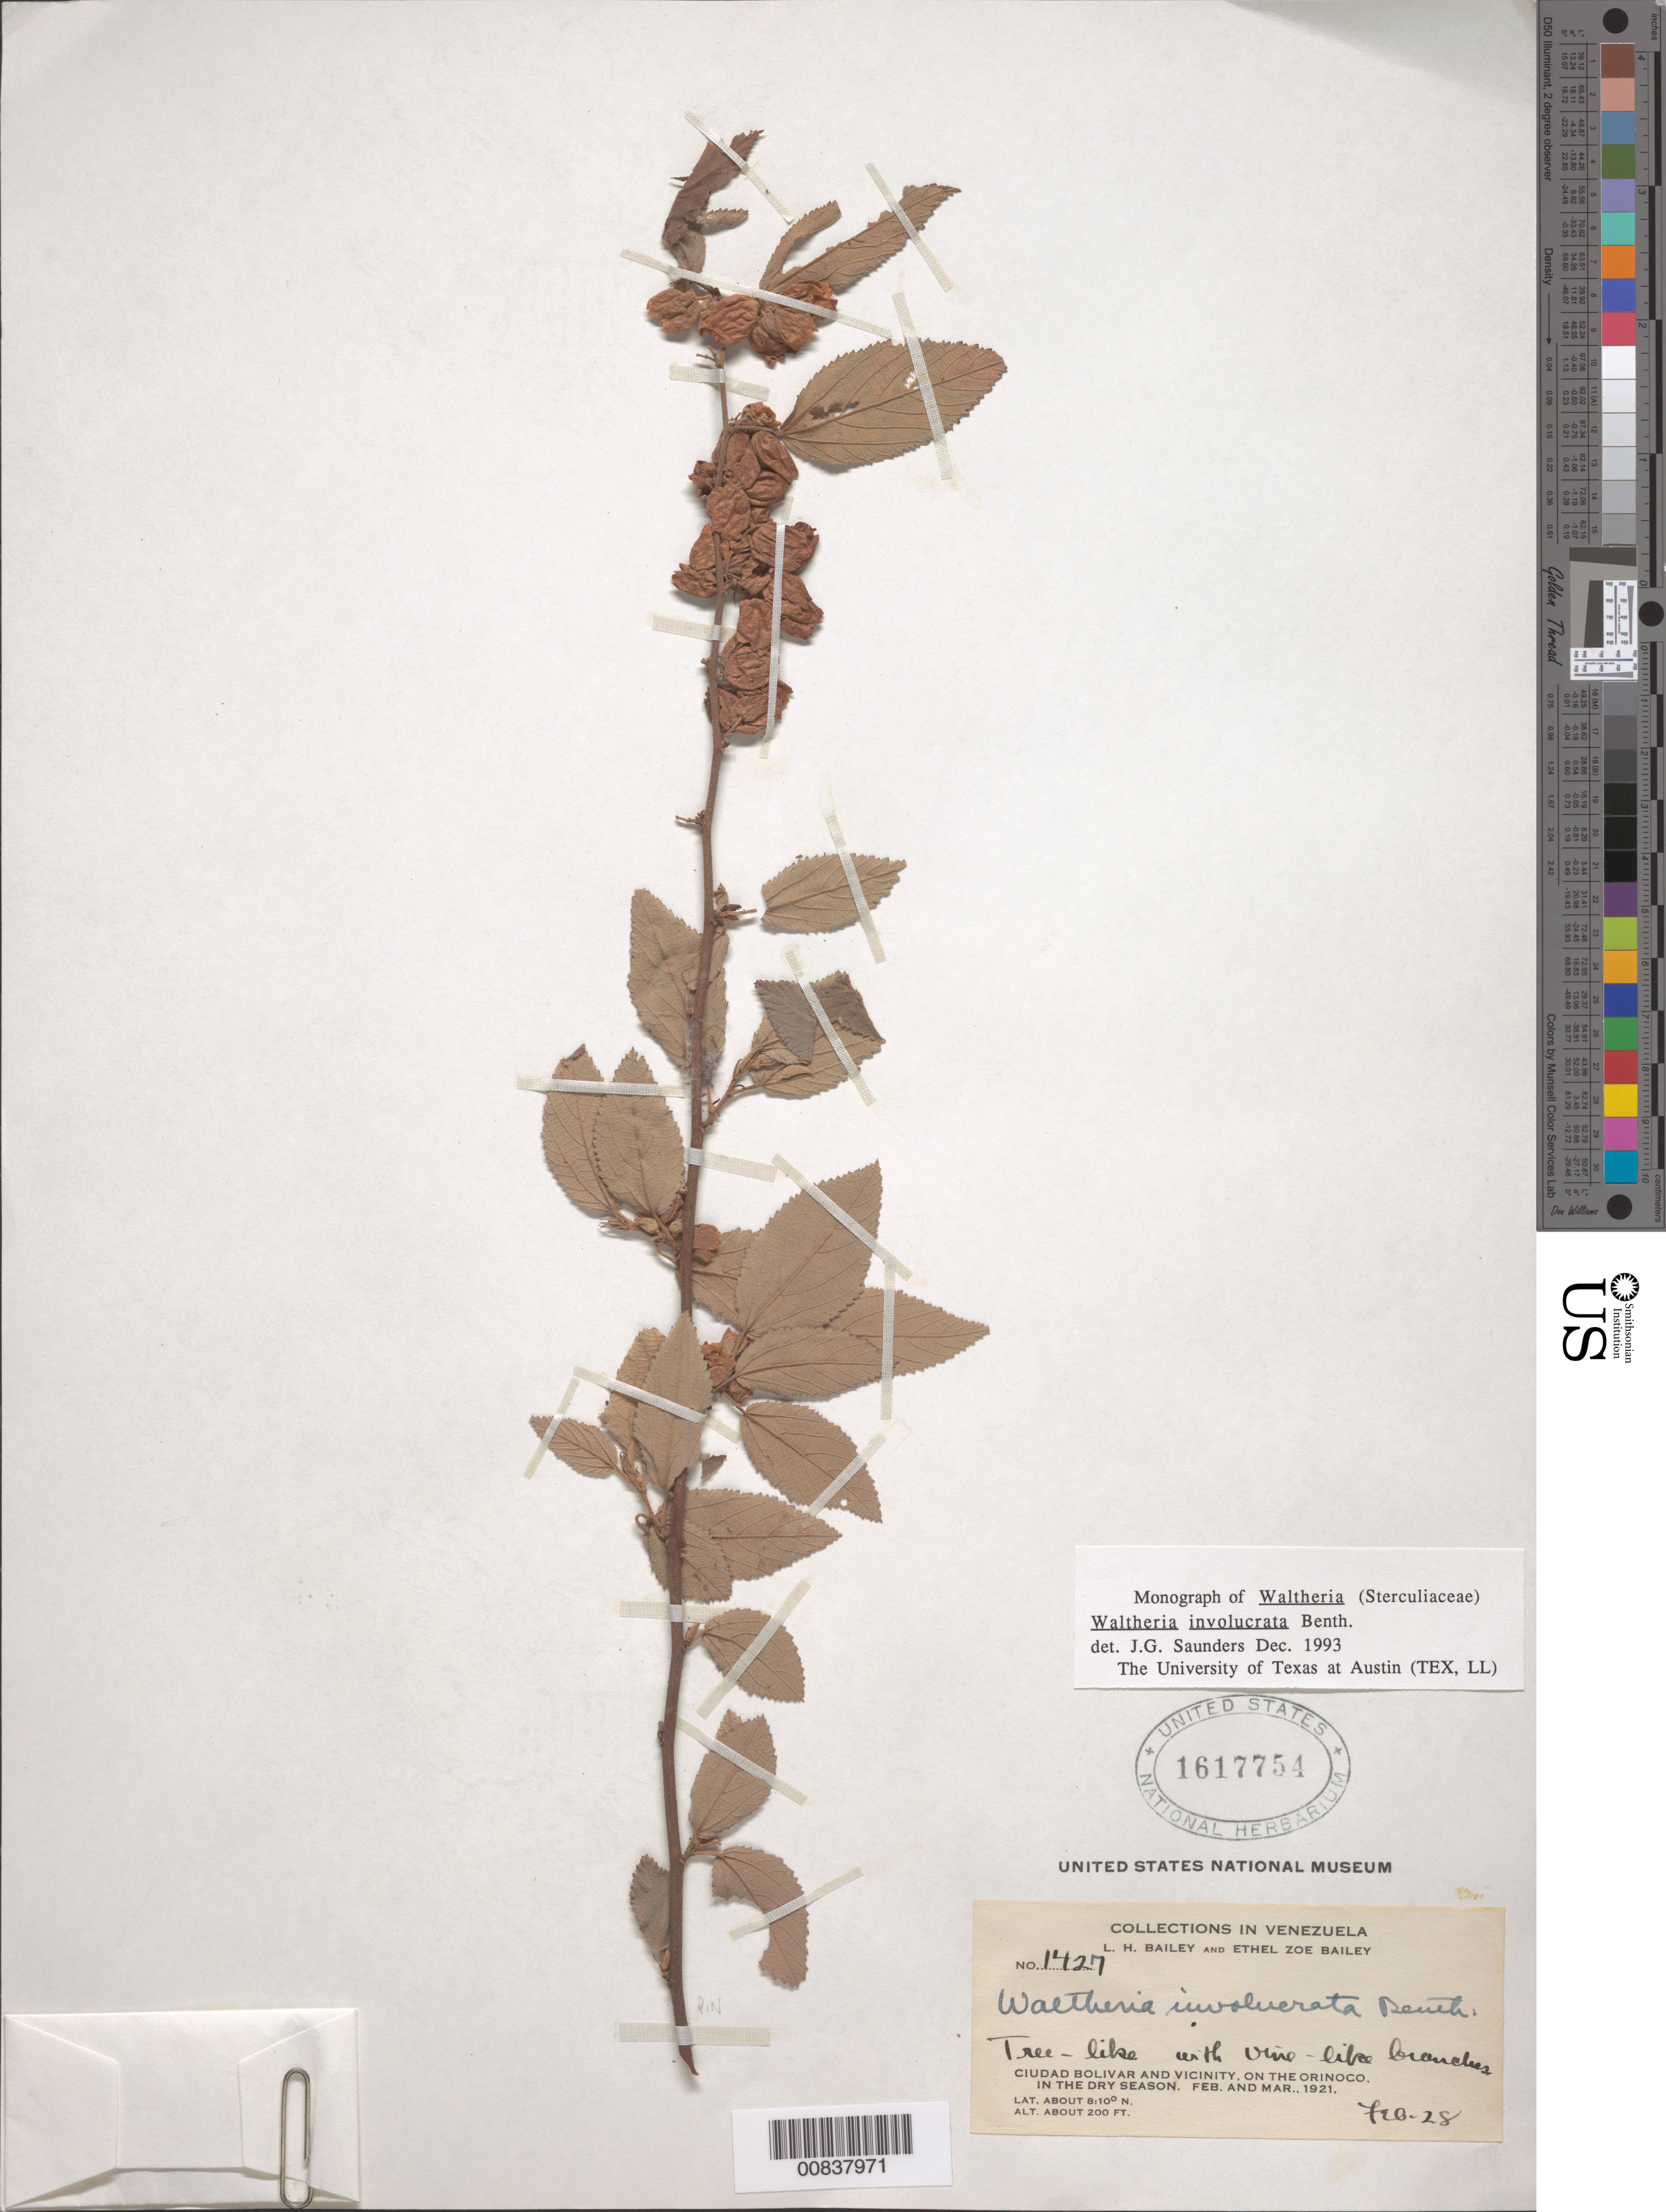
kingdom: Plantae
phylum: Tracheophyta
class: Magnoliopsida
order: Malvales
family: Malvaceae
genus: Waltheria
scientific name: Waltheria involucrata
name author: Benth.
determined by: Saunders, J. G.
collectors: L. H. Bailey & E. Z. Bailey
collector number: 1427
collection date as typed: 28-Feb-21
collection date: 1921-02-28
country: Venezuela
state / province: Bolívar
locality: Ciudad Bolívar and vicinity, Orinoco R.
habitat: Dry season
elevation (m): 61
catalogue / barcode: US 1617754